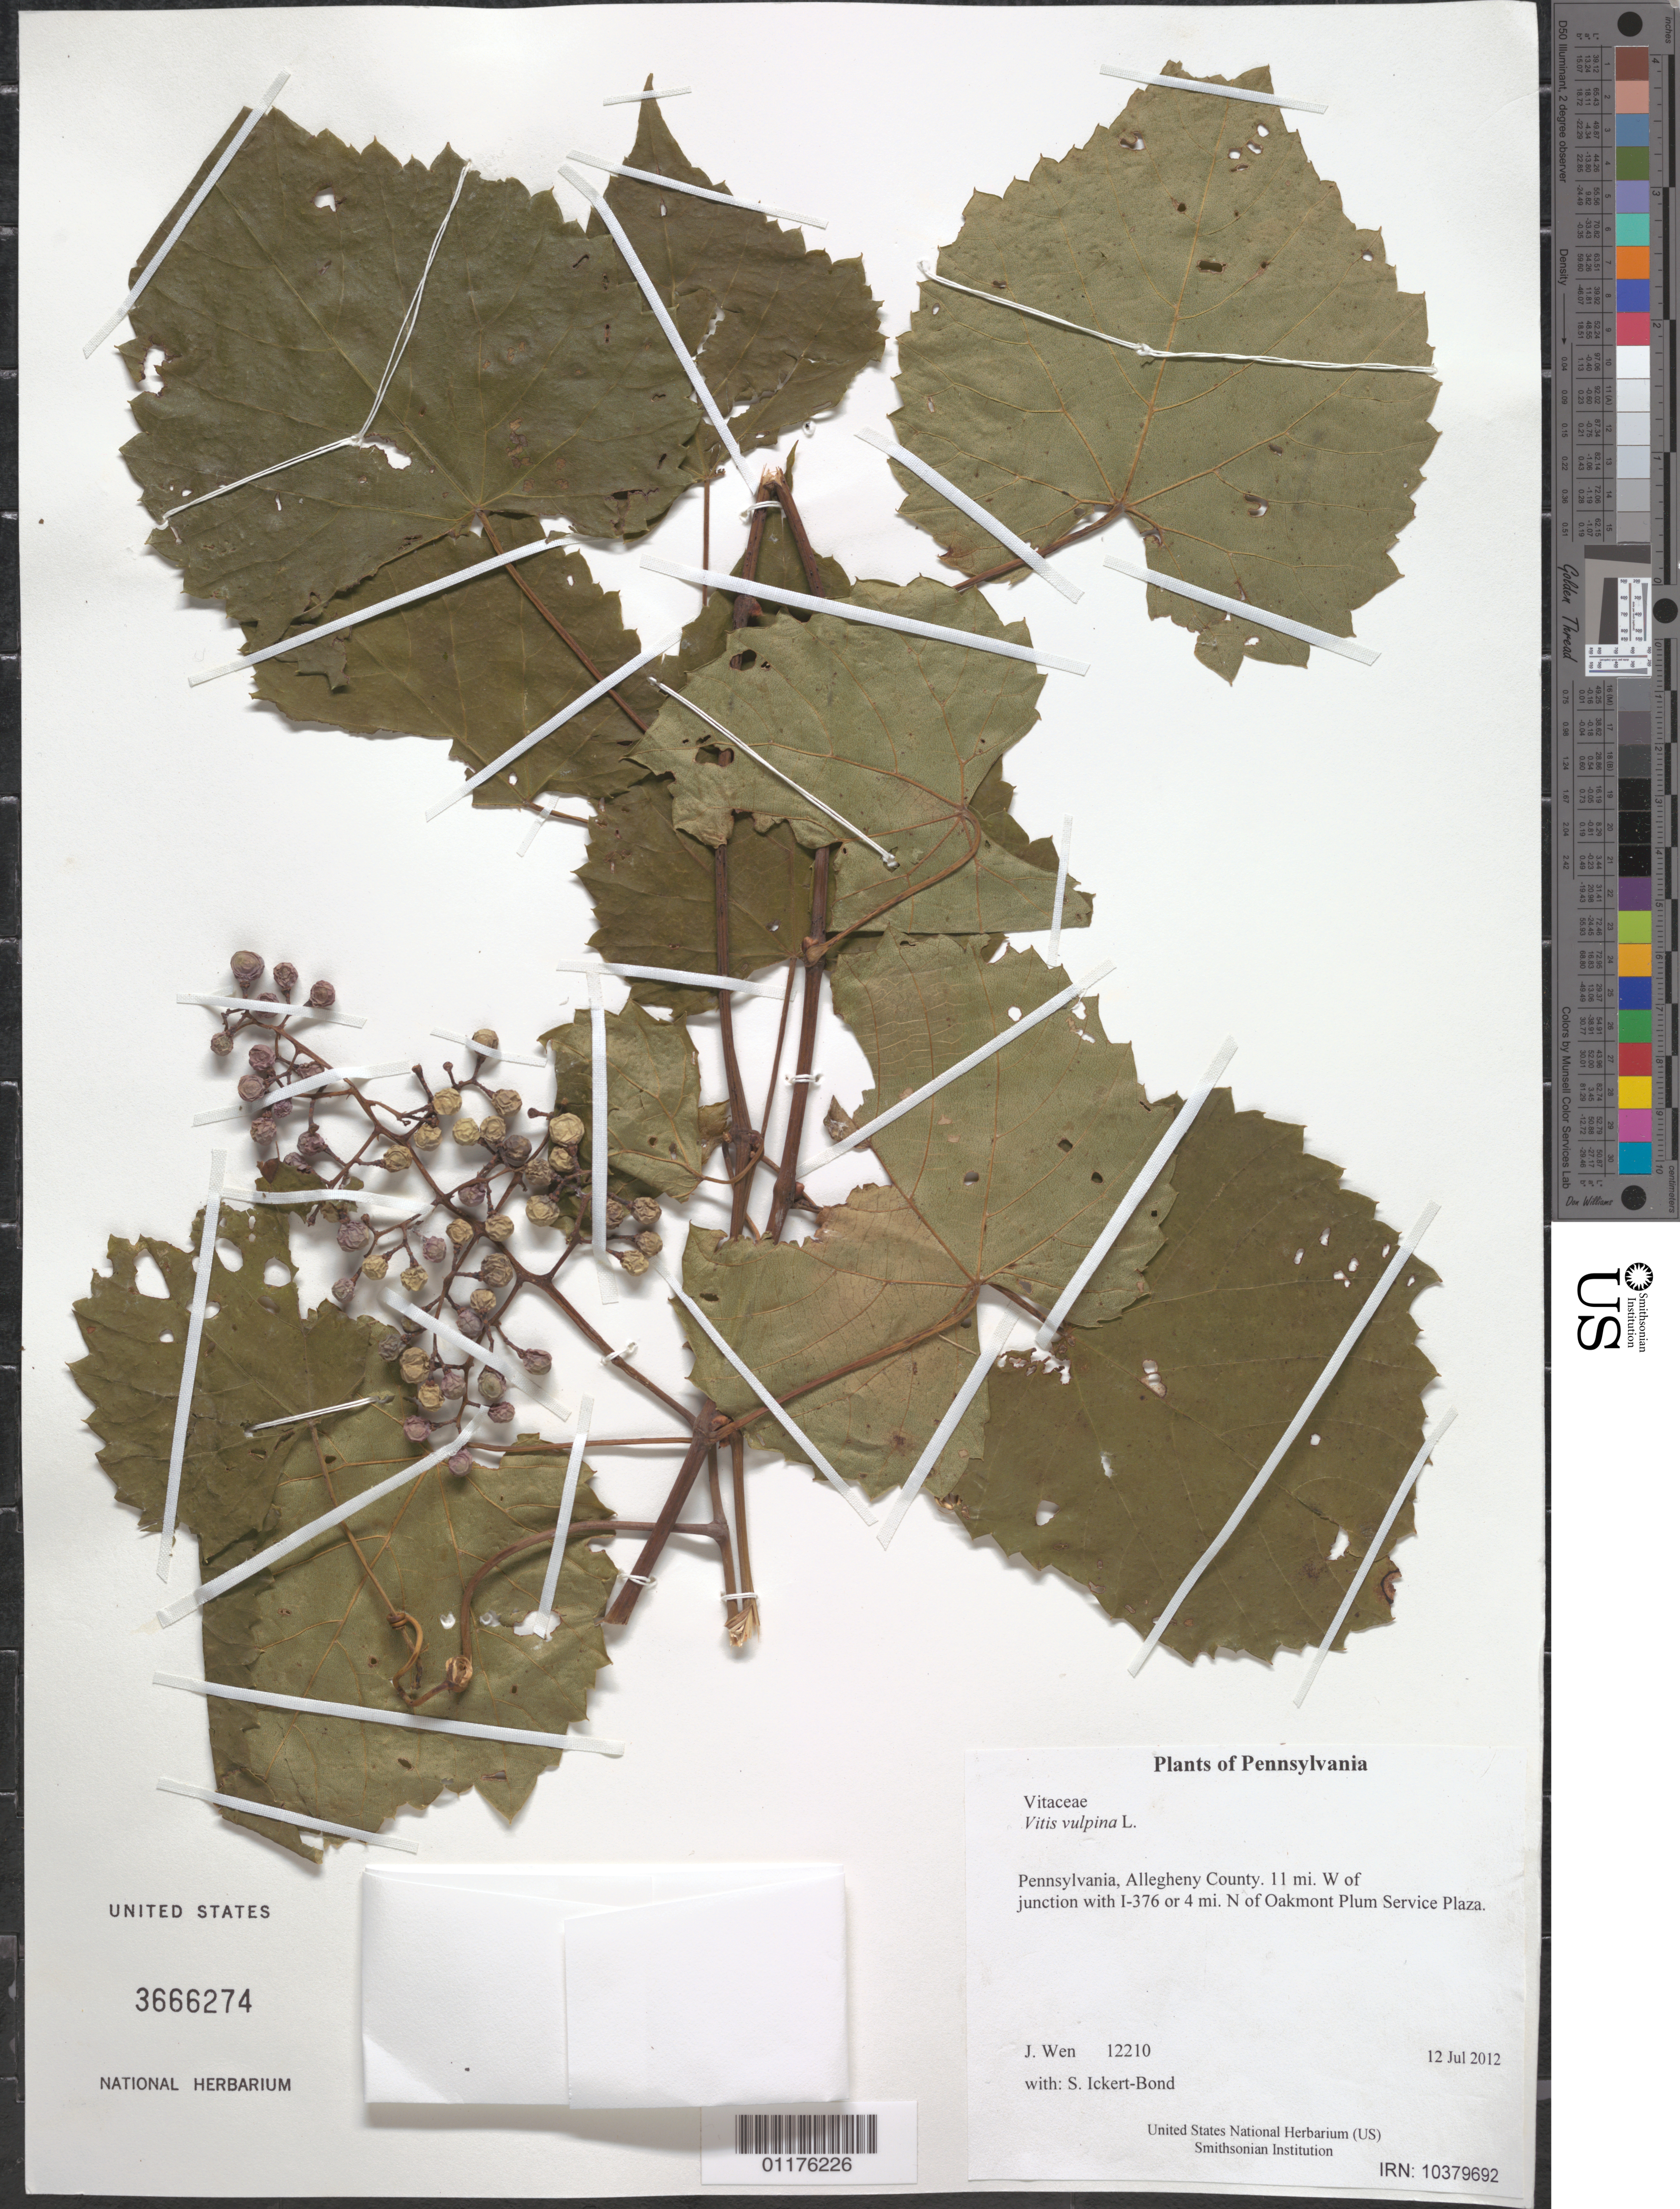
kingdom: Plantae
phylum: Tracheophyta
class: Magnoliopsida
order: Vitales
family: Vitaceae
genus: Vitis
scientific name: Vitis vulpina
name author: L.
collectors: J. Wen & S. Ickert-Bond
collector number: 12210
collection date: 2012-07-12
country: United States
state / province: Pennsylvania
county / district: Allegheny County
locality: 11 mi. W of junction with I-376 or 4 mi. N of Oakmont Plum Service Plaza.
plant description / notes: flowers in FAA, DNA voucher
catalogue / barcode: US 3666274